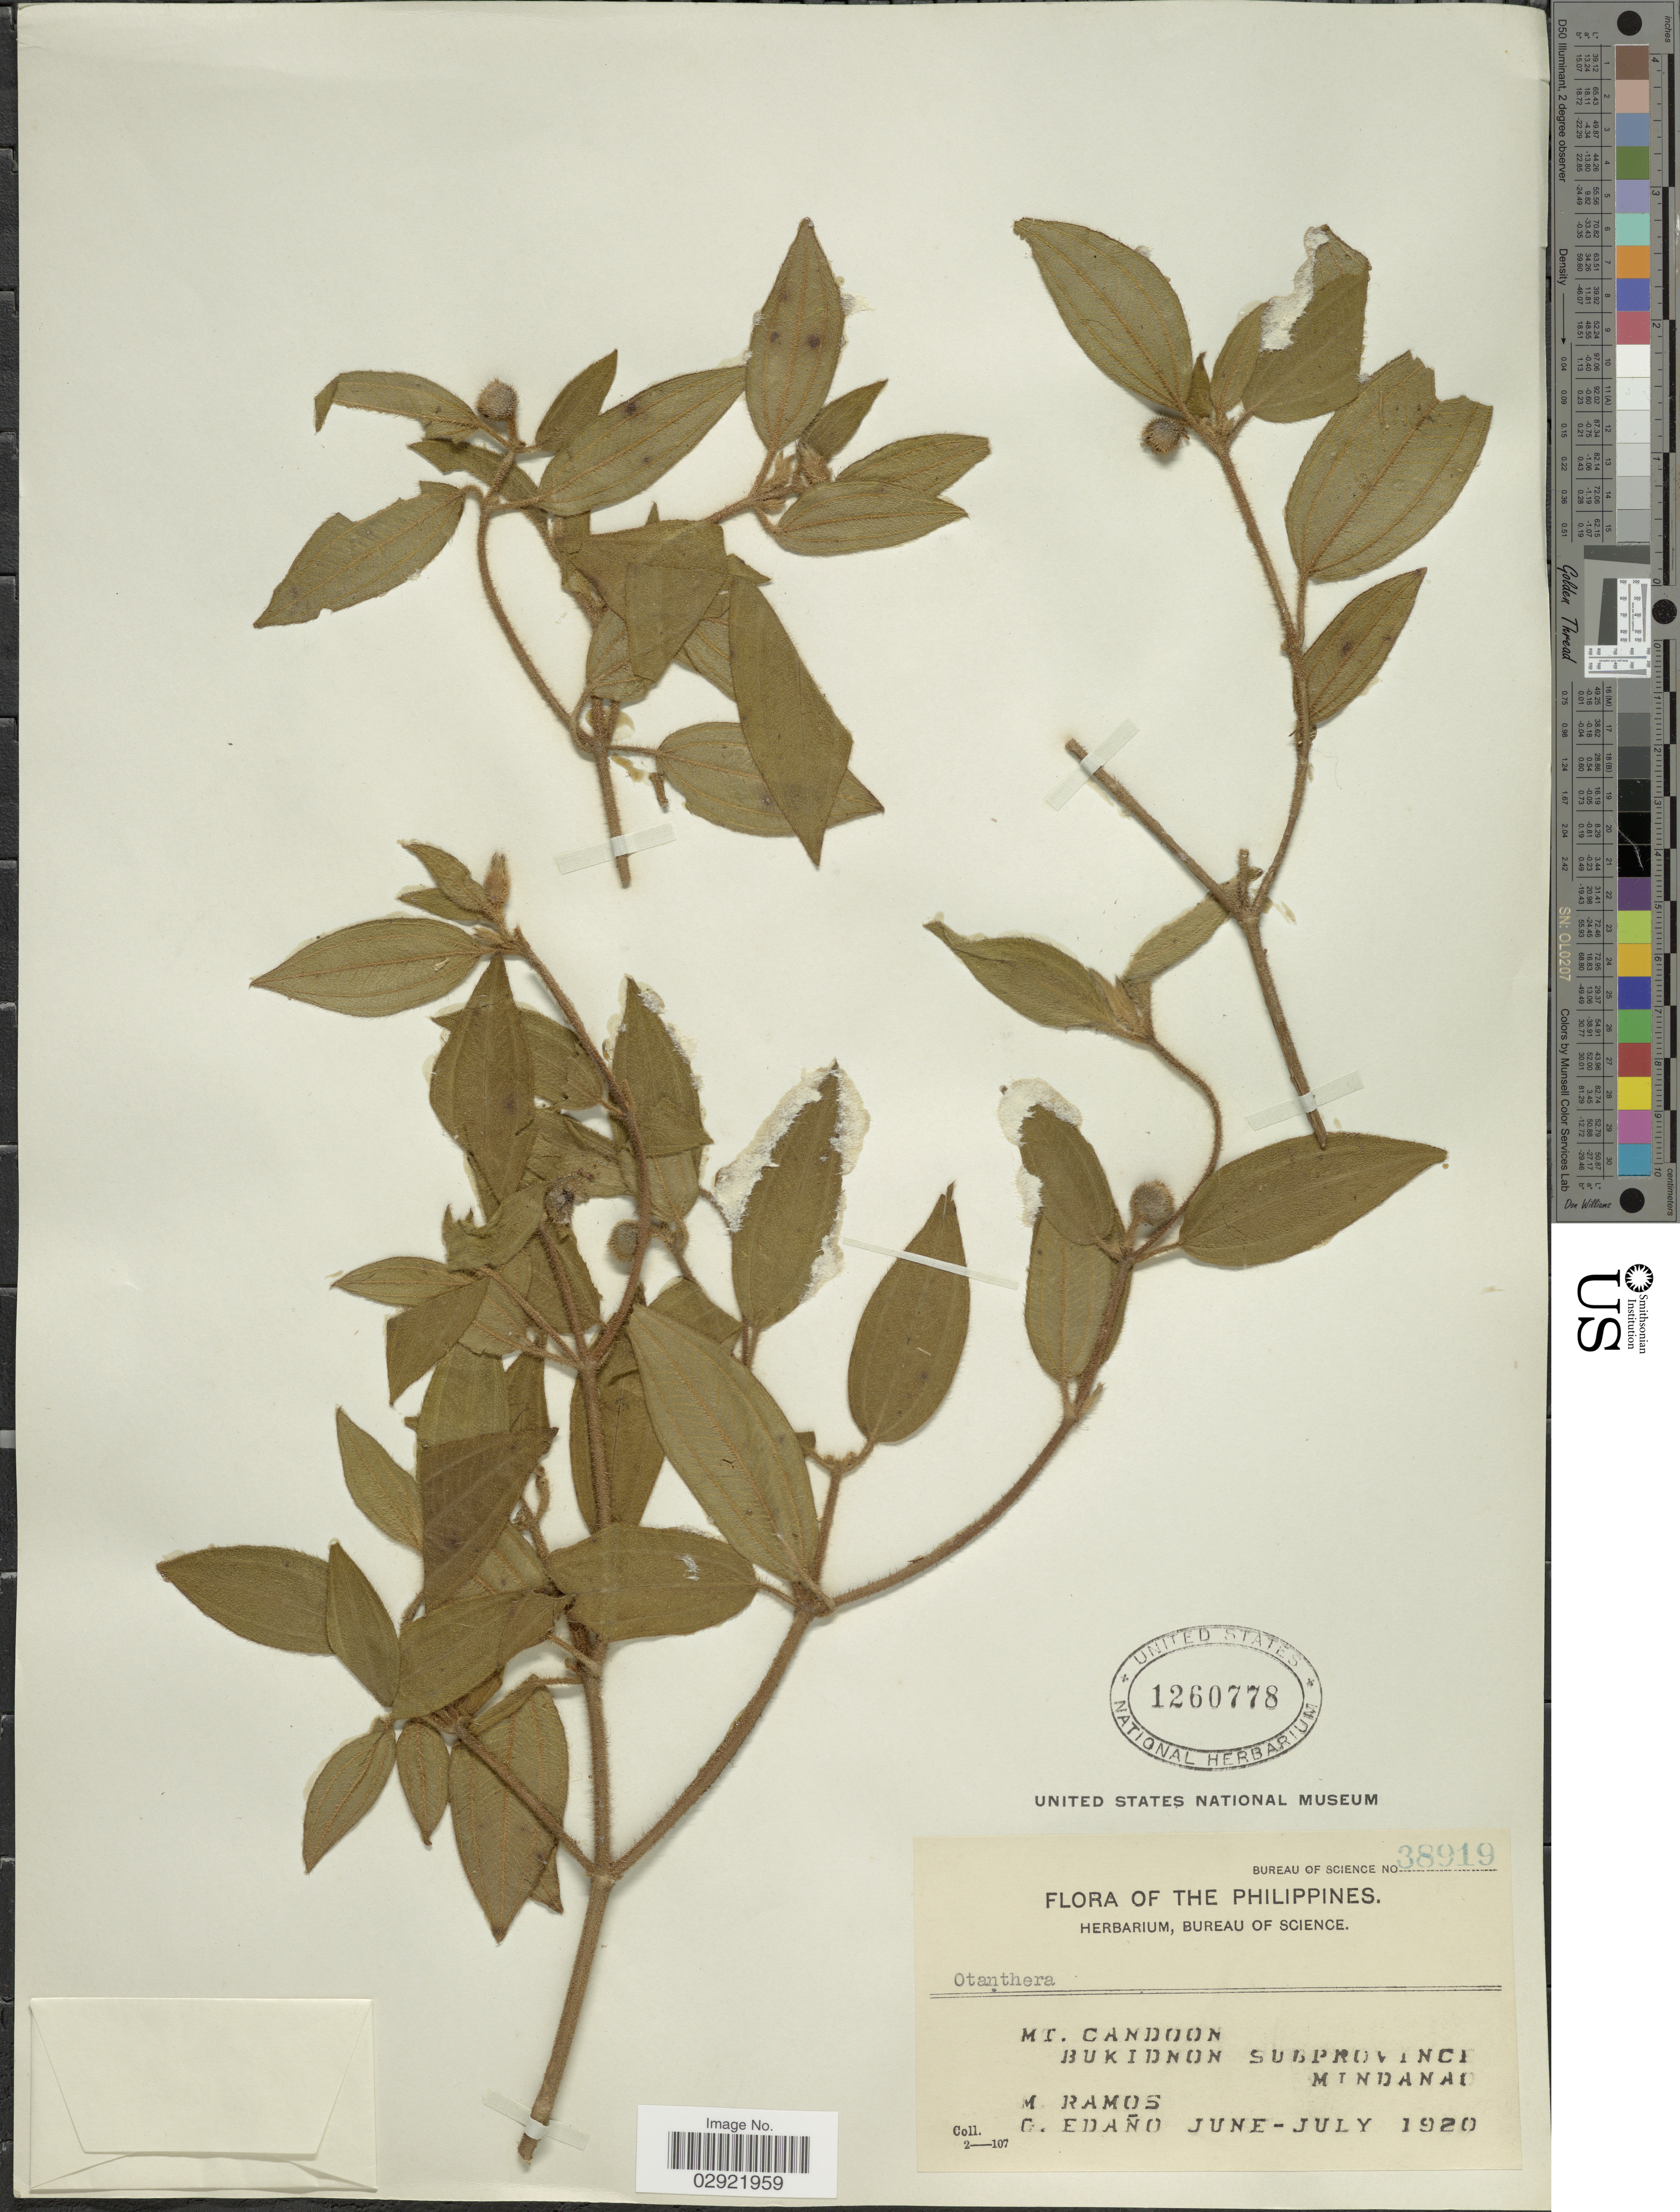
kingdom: Plantae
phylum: Tracheophyta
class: Magnoliopsida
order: Myrtales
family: Melastomataceae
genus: Melastoma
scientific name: Melastoma sp.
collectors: M. Ramos & G. Edaño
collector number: Bureau of Science 38919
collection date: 1920-06/1920-07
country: Philippines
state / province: Northern Mindanao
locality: Mt. Candoon. Bukidnon Subprovince, Mindanao.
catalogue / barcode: US 1260778